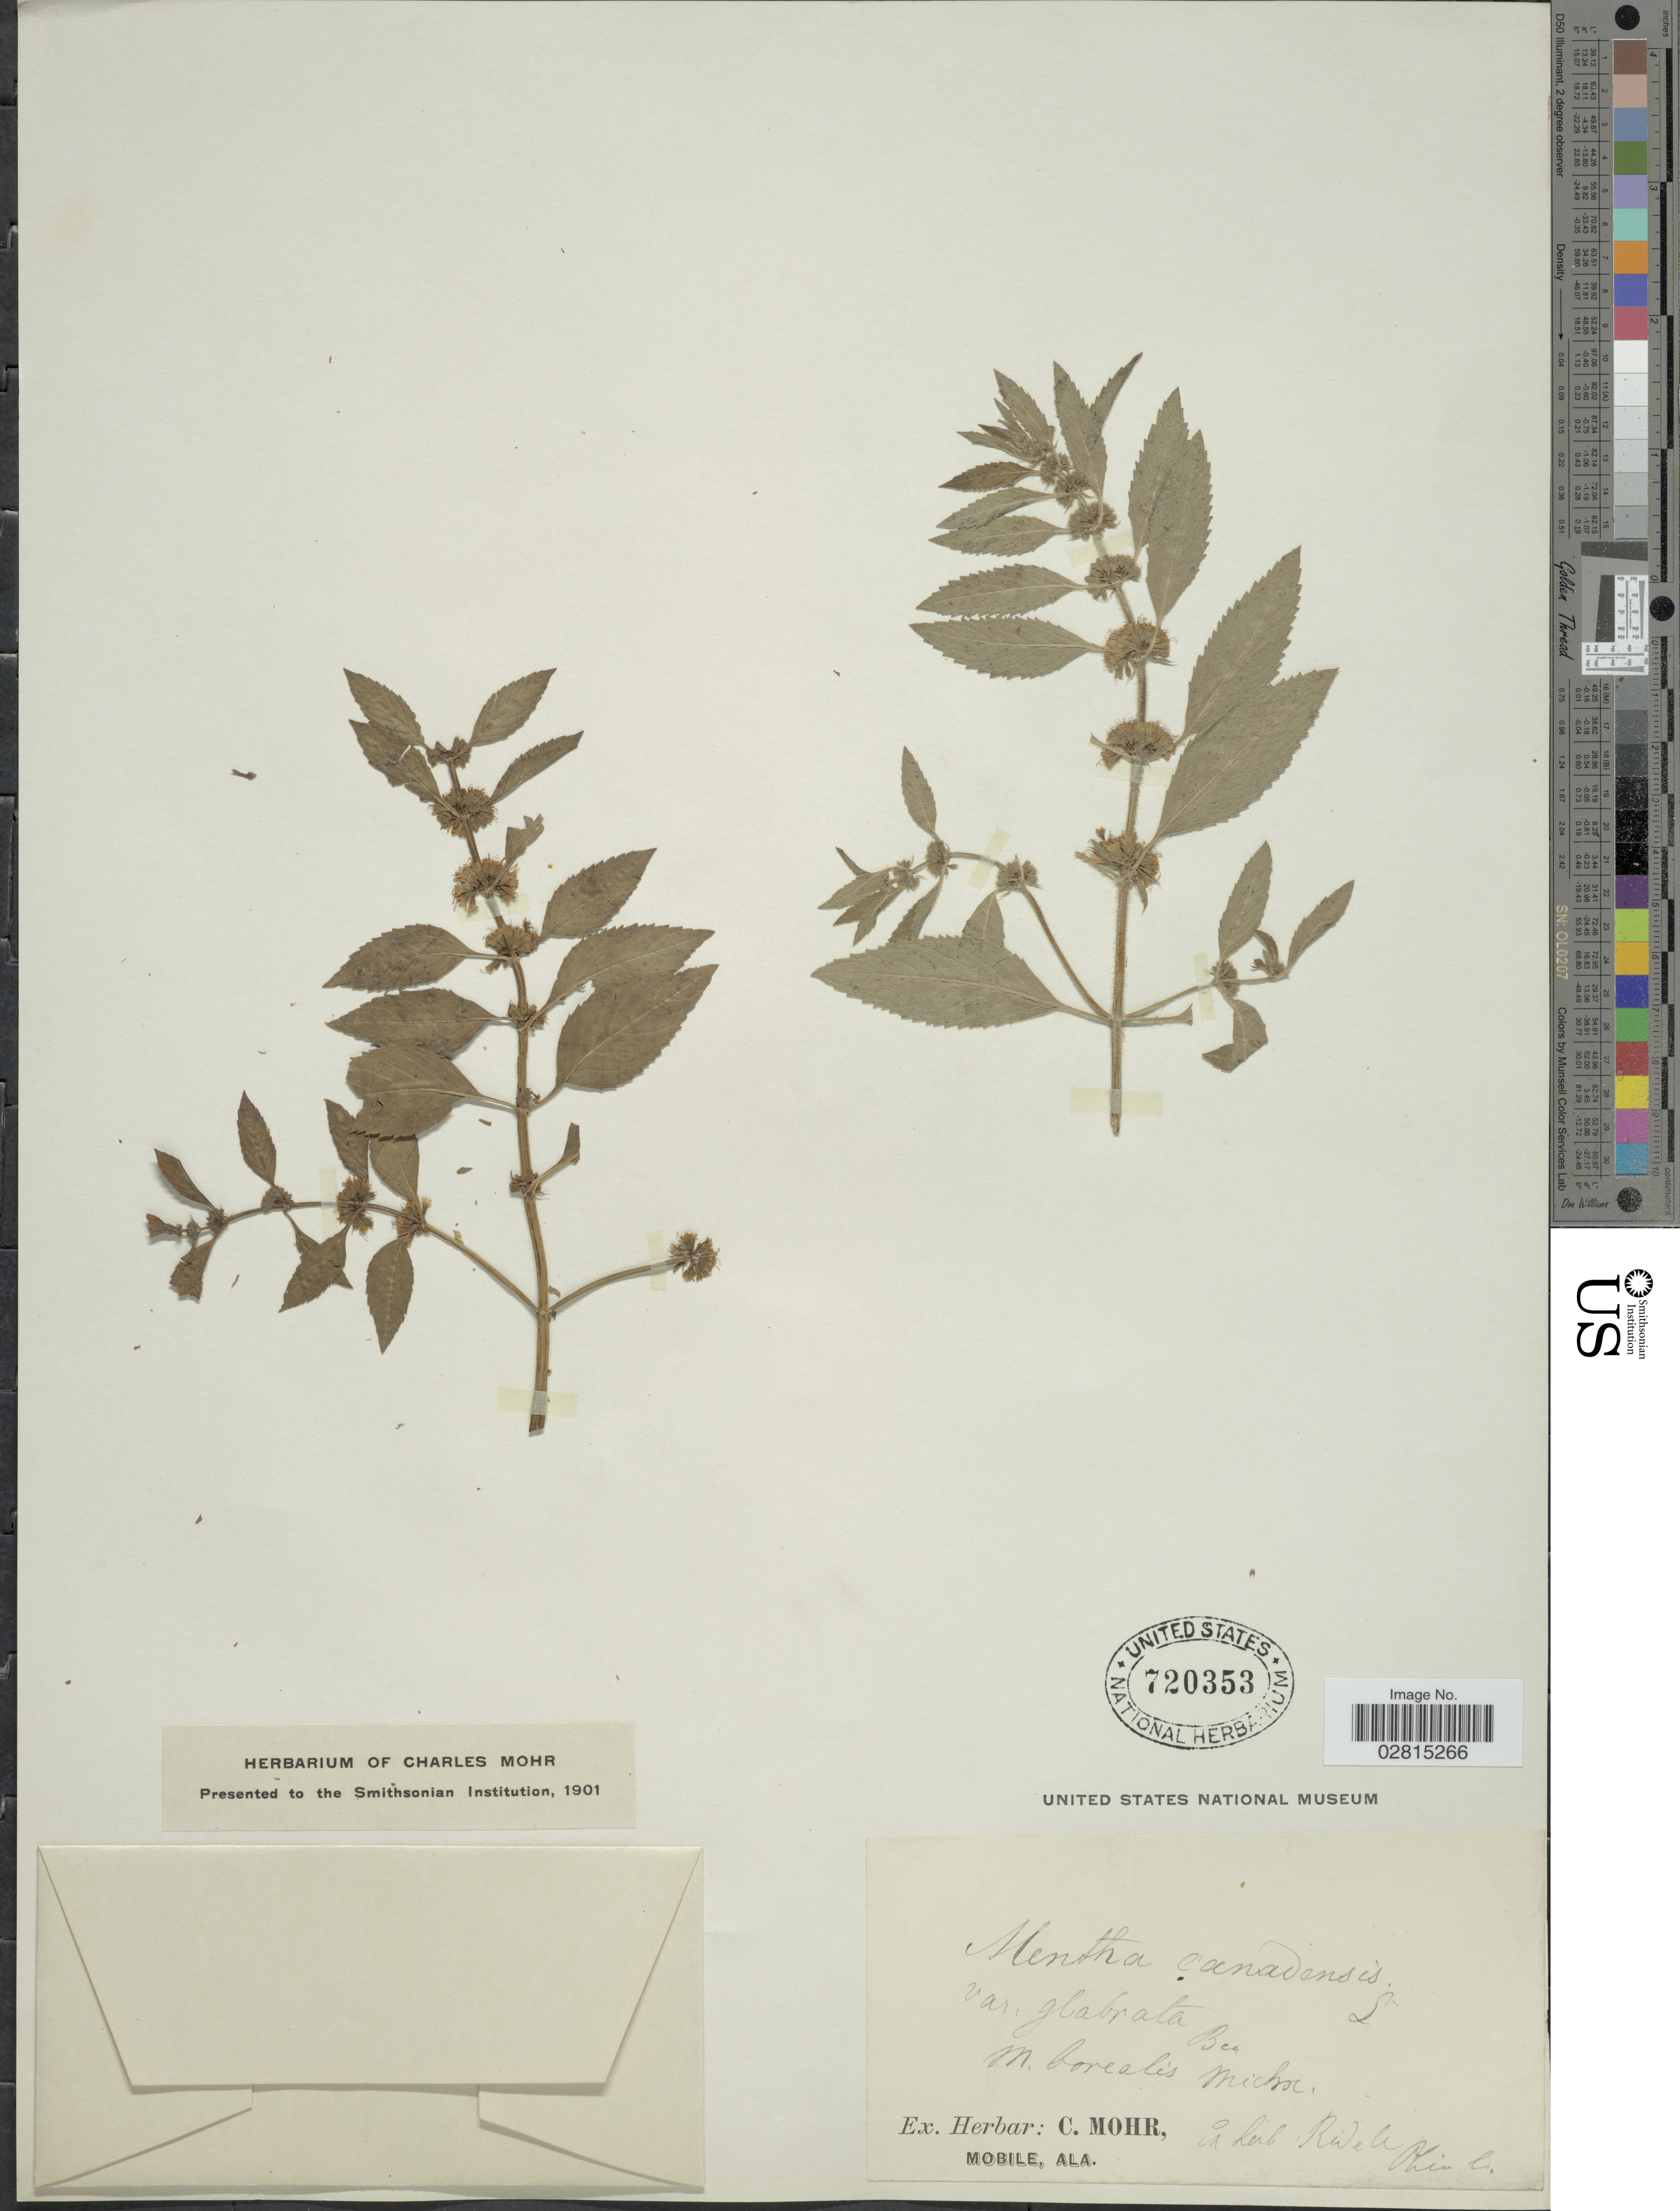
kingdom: Plantae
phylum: Tracheophyta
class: Magnoliopsida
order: Lamiales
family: Lamiaceae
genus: Mentha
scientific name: Mentha canadensis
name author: L.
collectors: ex herb. Ridell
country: United States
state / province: Ohio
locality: Ohio Co.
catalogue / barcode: US 720353